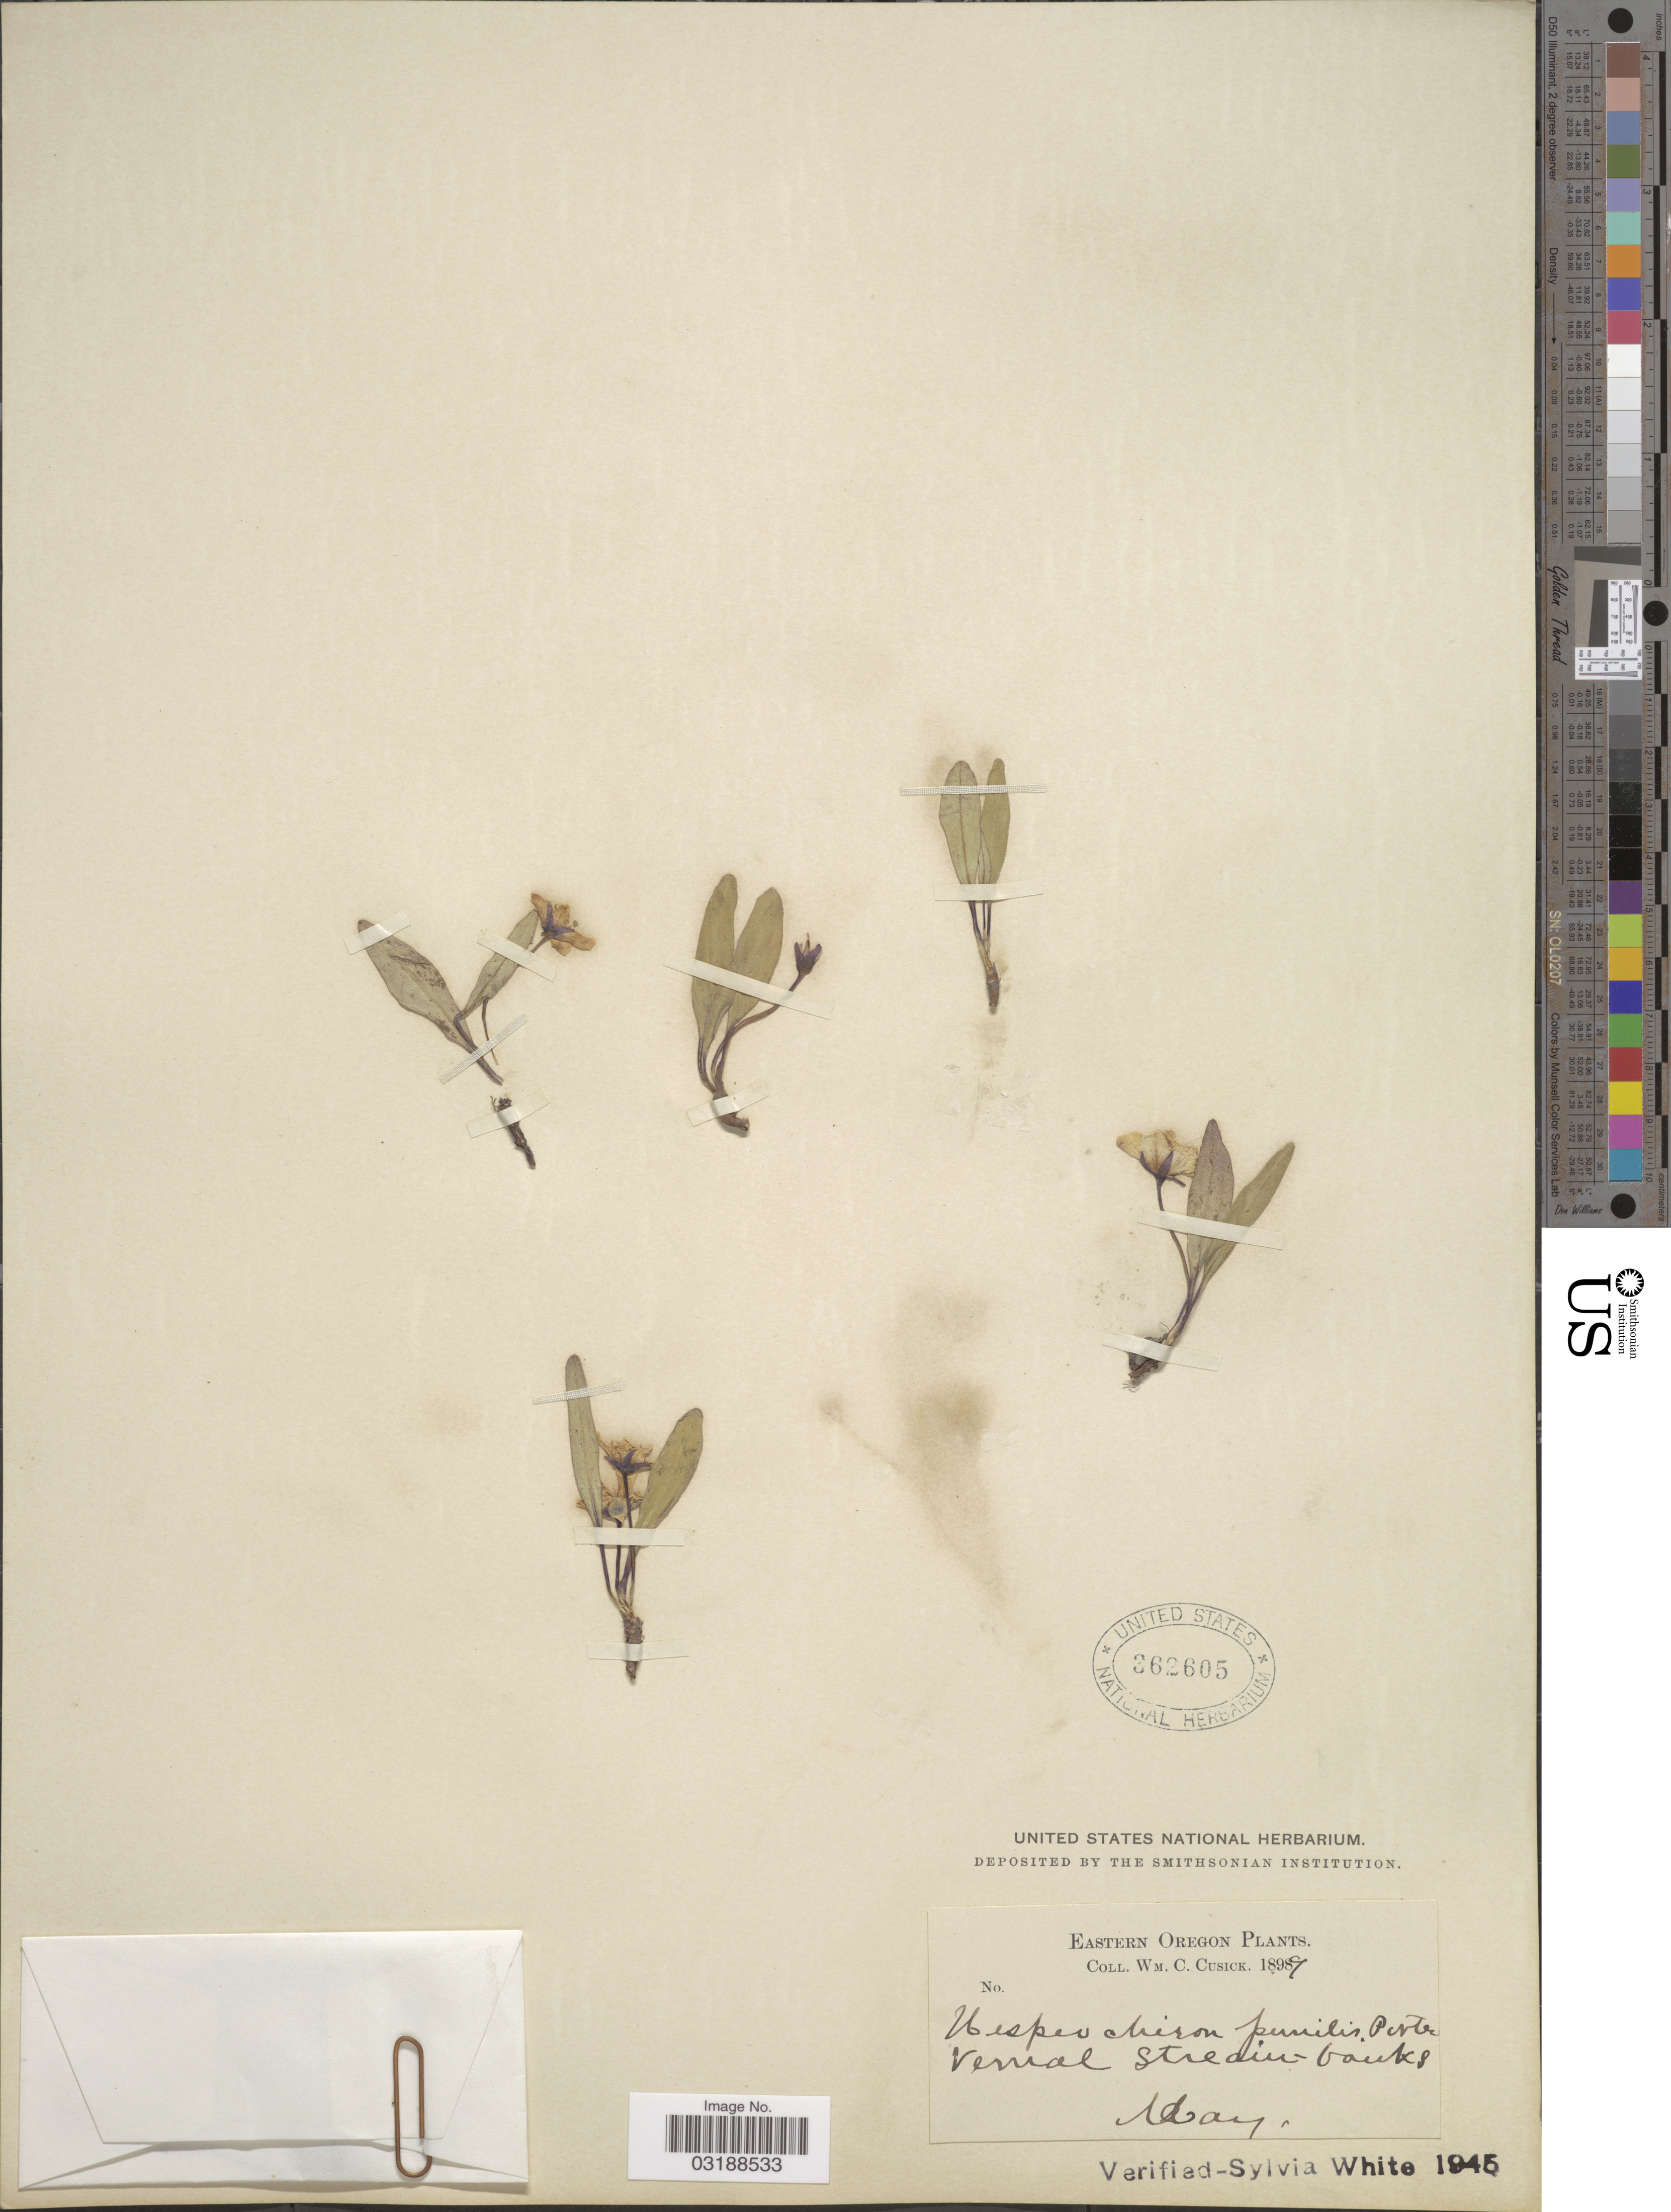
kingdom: Plantae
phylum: Tracheophyta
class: Magnoliopsida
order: Boraginales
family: Hydrophyllaceae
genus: Hesperochiron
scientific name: Hesperochiron pumilus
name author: (Griseb.) Porter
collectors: W. C. Cusick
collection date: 1899-05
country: United States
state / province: Oregon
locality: Eastern Oregon.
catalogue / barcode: US 362605